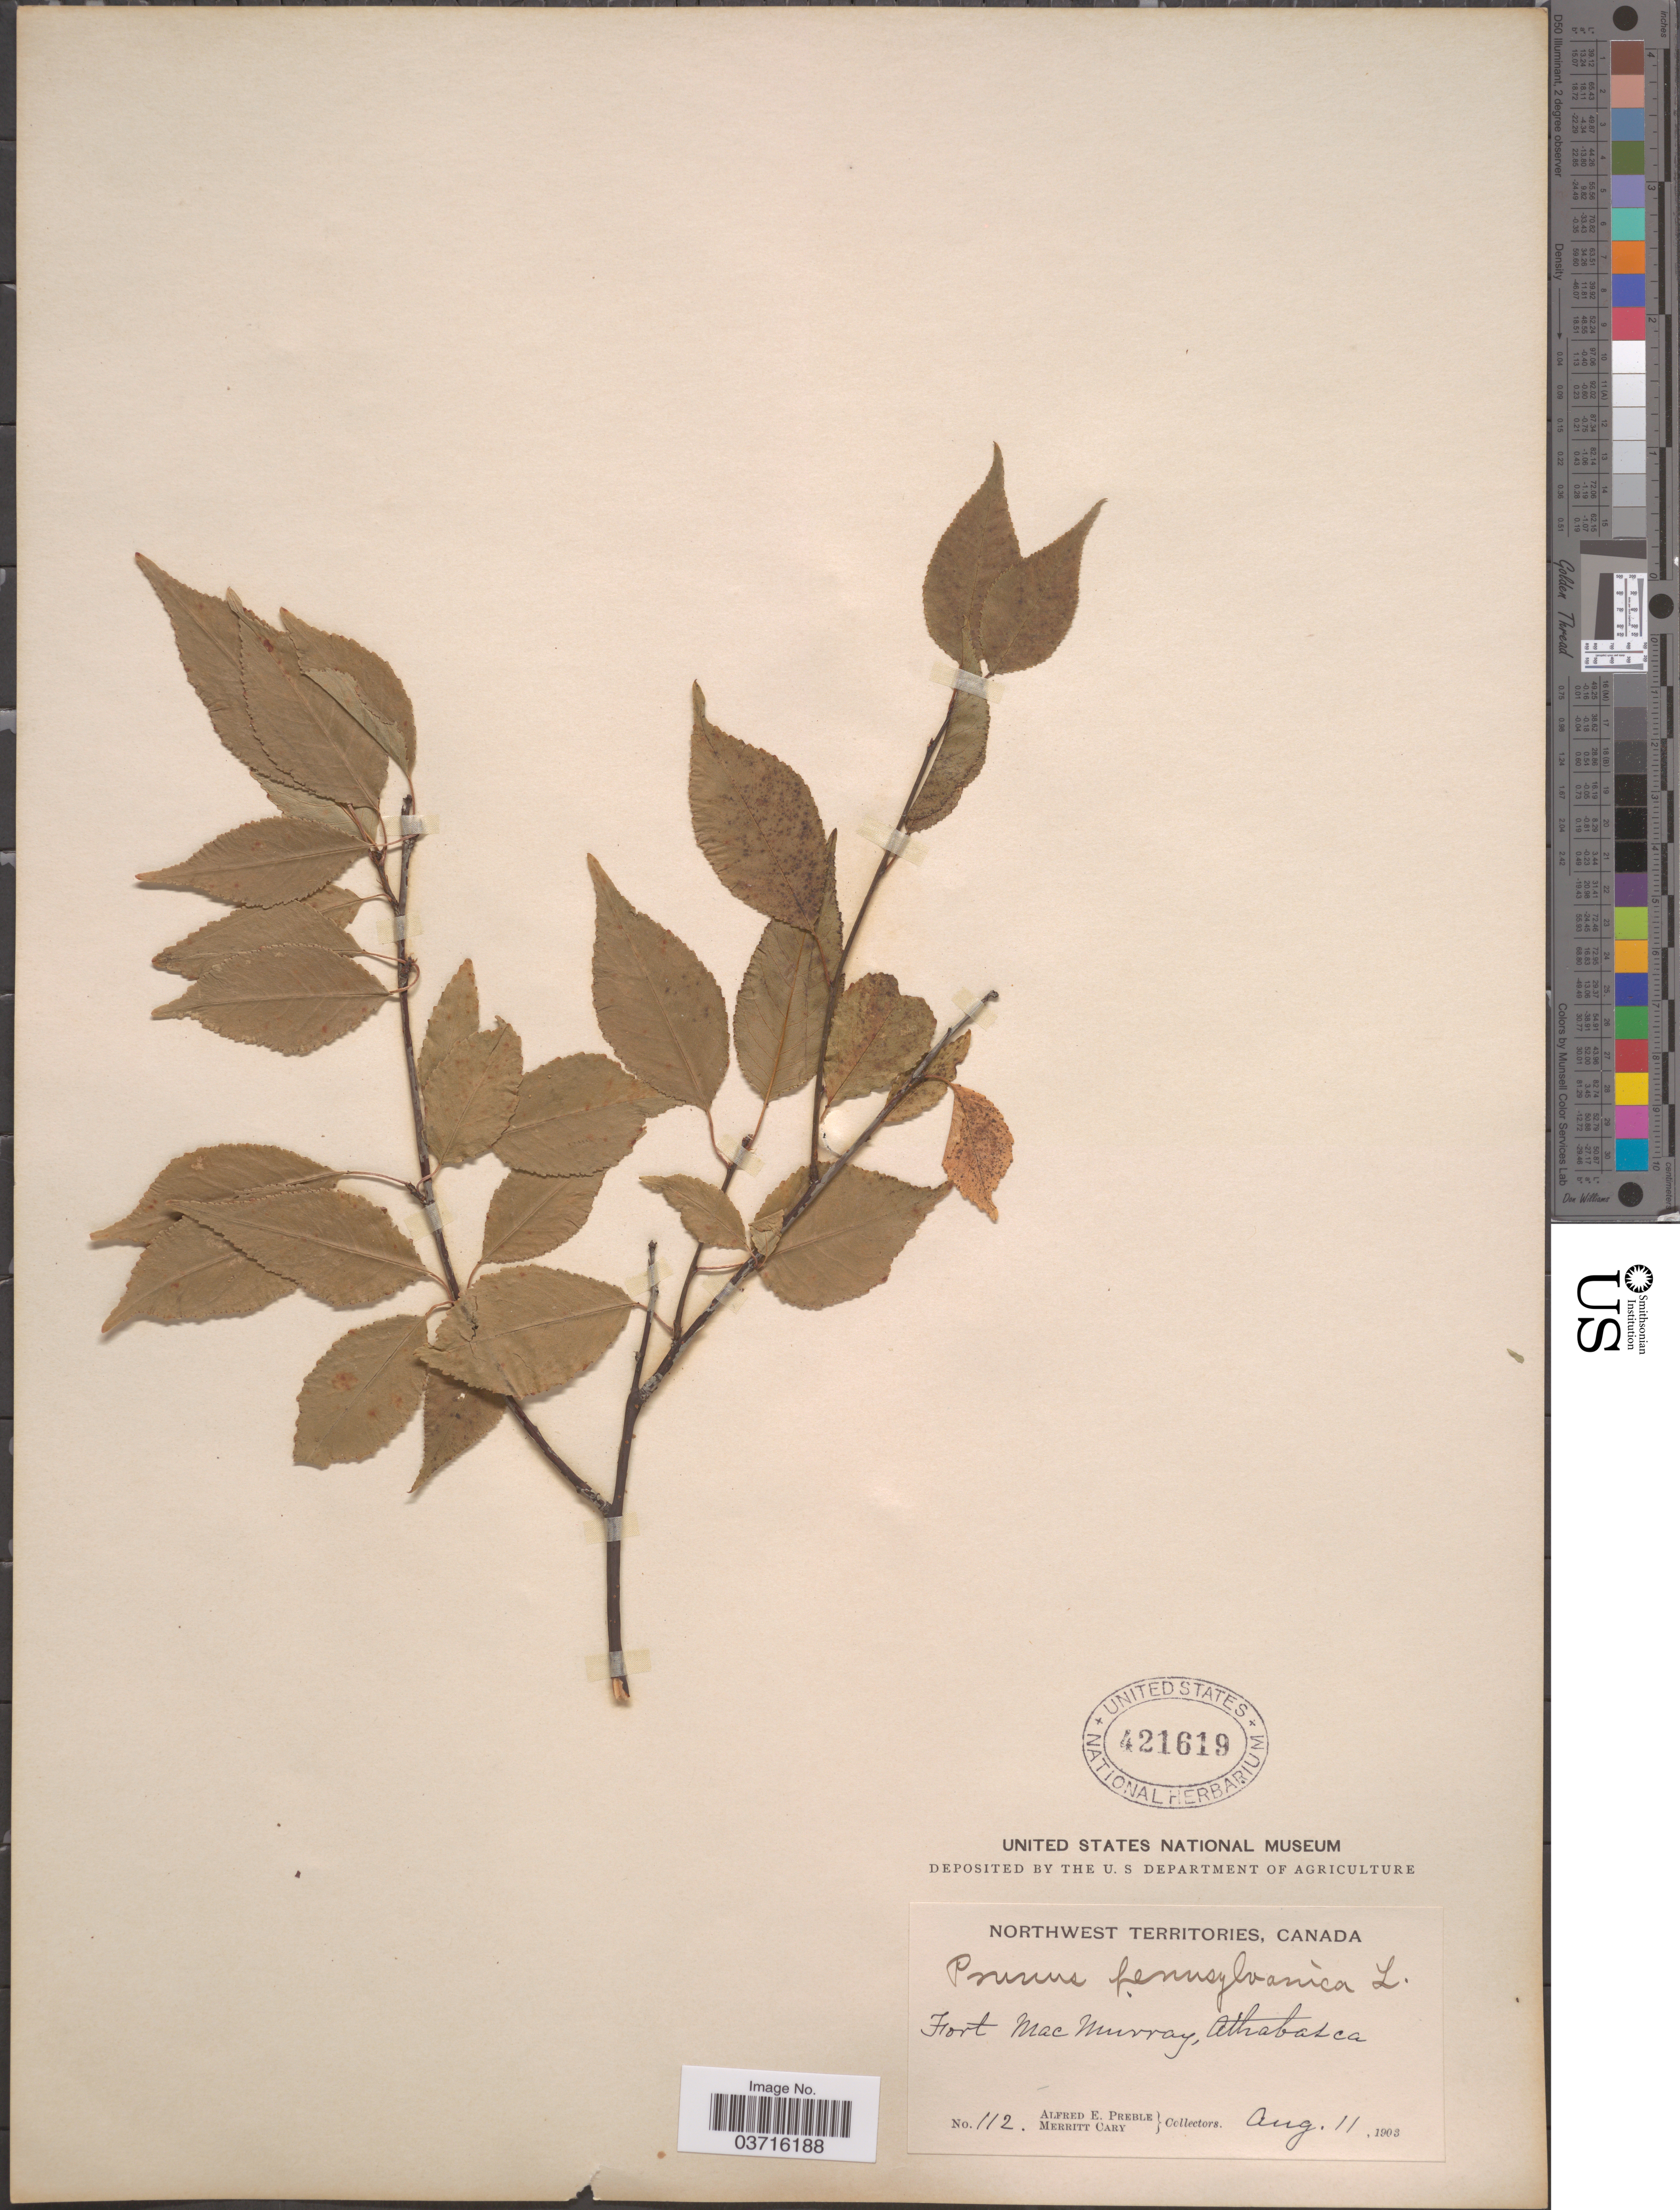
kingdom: Plantae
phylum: Tracheophyta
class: Magnoliopsida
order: Rosales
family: Rosaceae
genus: Prunus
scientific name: Prunus pensylvanica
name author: L. f.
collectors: A. Preble & M. Cary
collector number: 112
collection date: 1903-08-11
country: Canada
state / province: Northwest Territories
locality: Fort MacMurray, Athabasca.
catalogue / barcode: US 421619